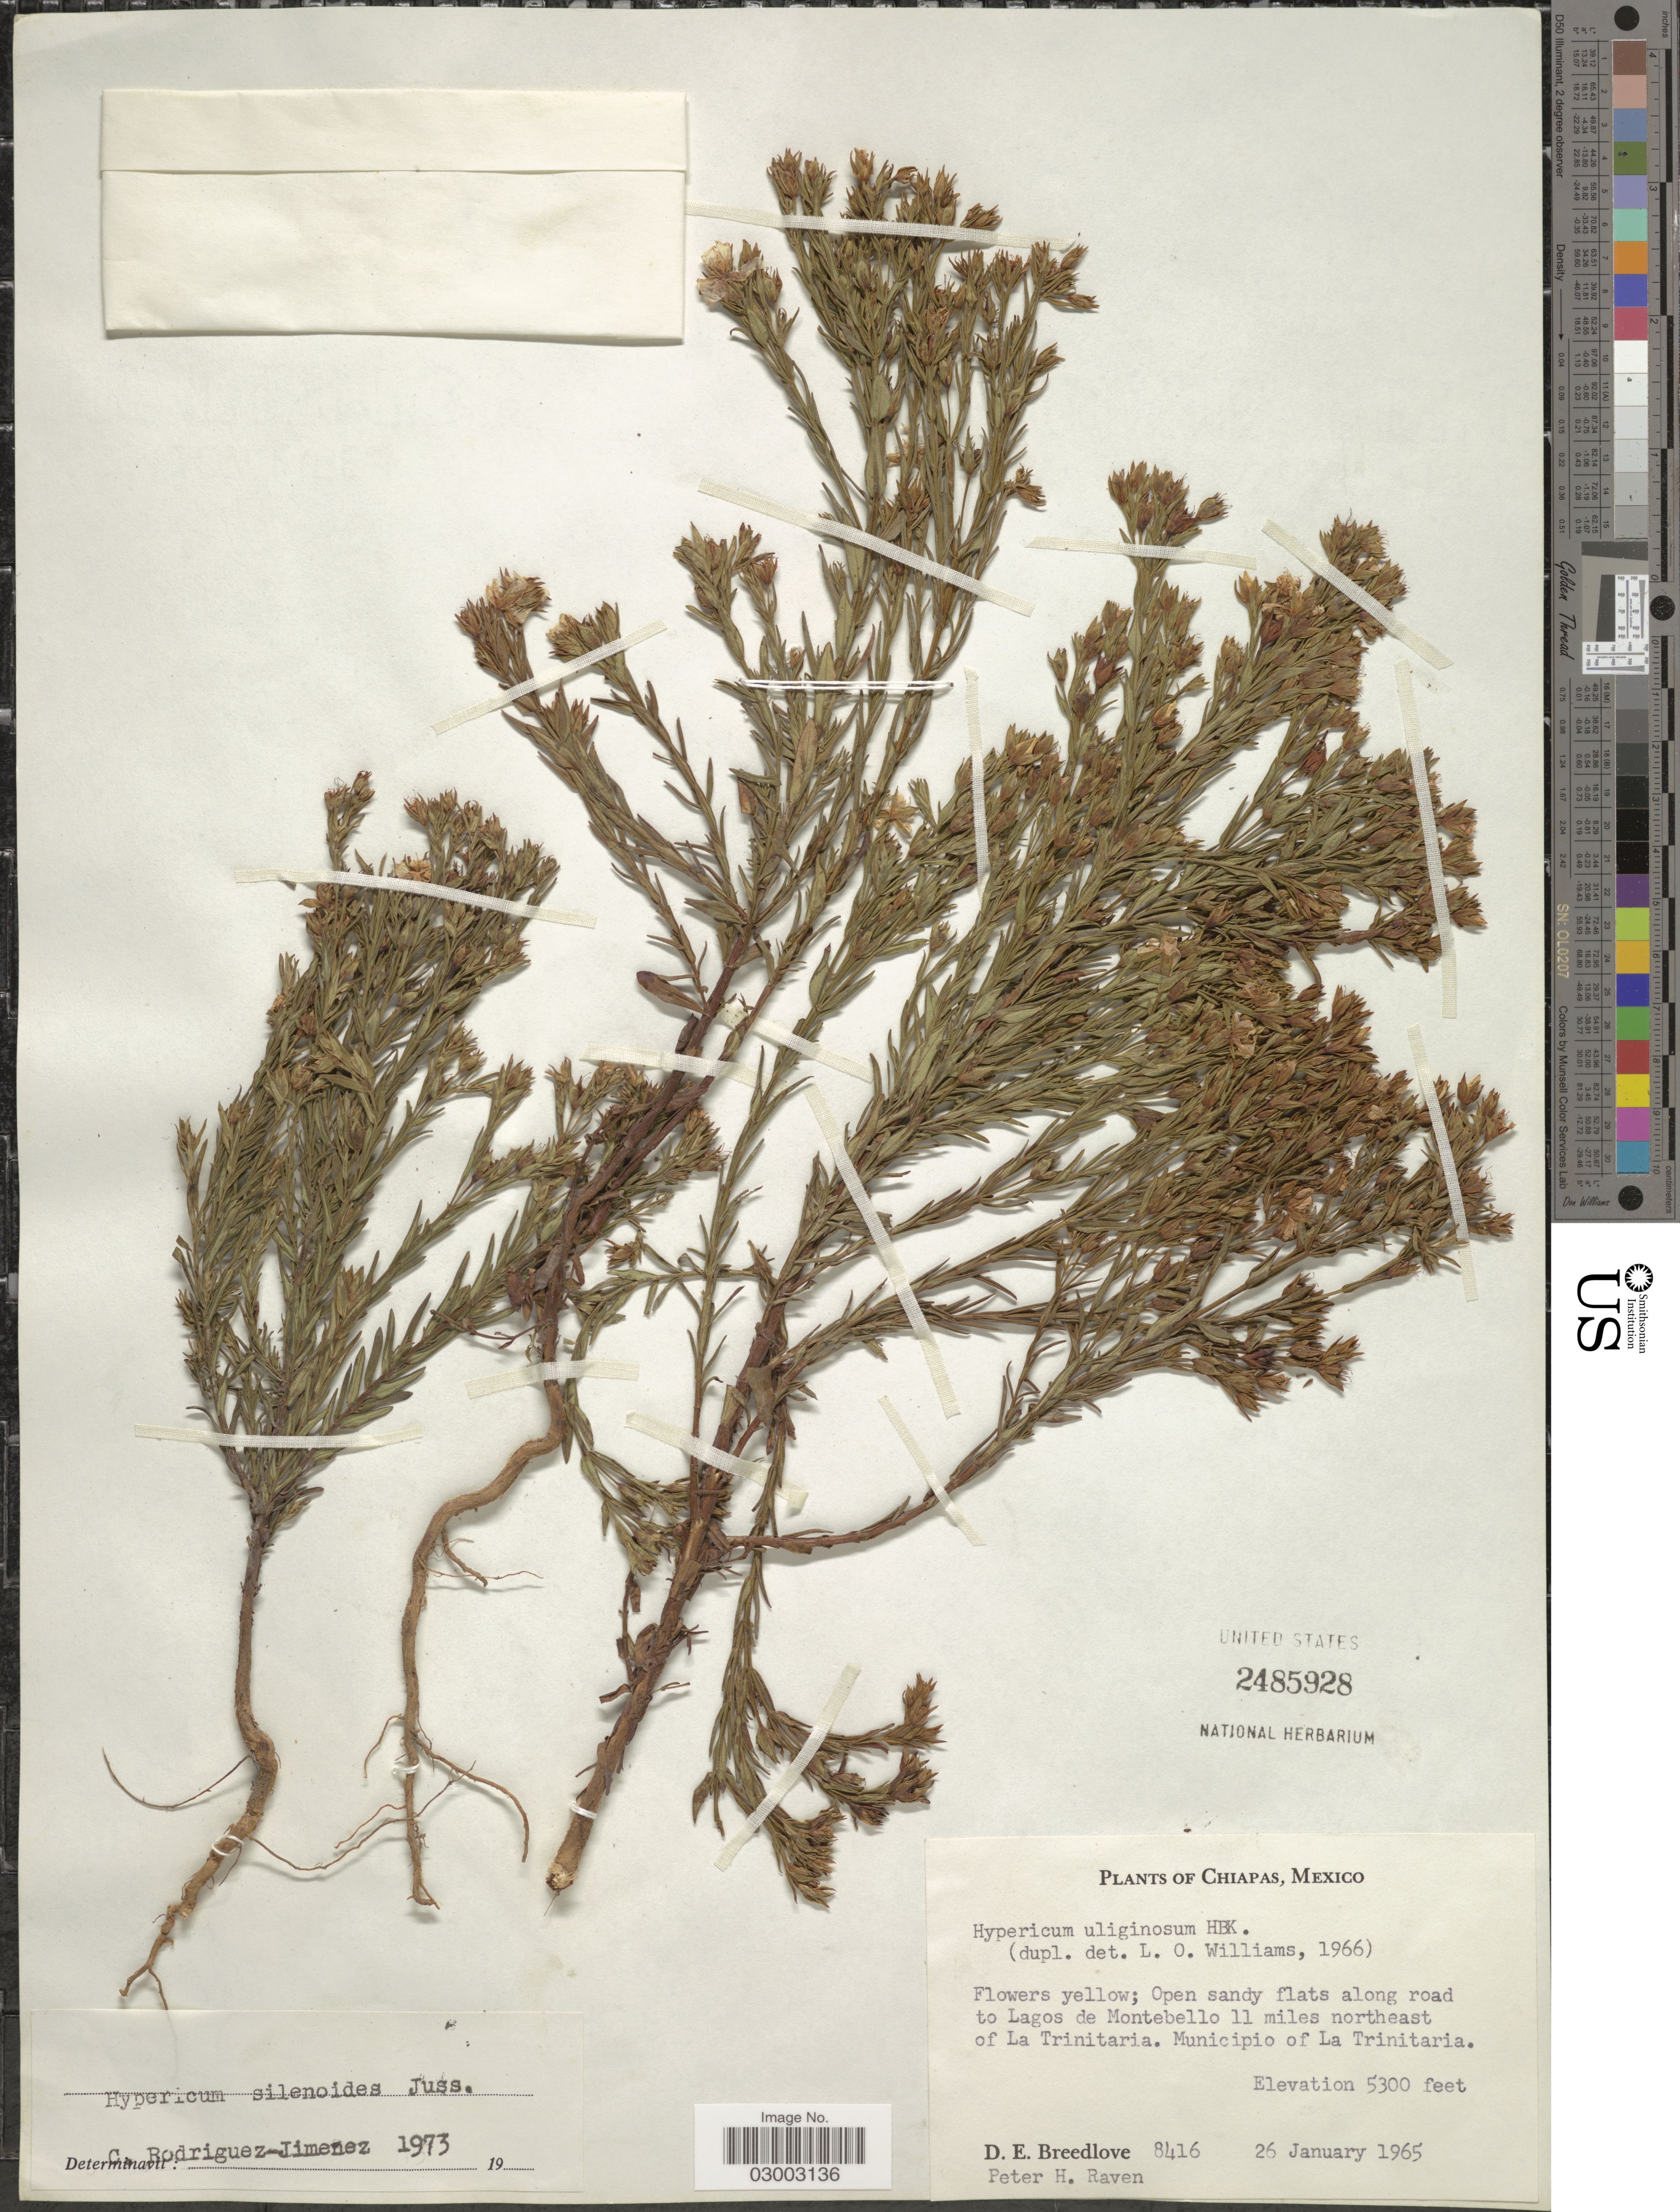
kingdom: Plantae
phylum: Tracheophyta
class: Magnoliopsida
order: Malpighiales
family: Hypericaceae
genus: Hypericum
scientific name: Hypericum gnidioides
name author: Seem.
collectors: D. E. Breedlove & P. Raven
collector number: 8416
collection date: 1965-01-26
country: Mexico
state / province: Chiapas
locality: Open sandy flats along road to Lagos de Montebello 11 miles northeast of La Trinitaria, Municipio of La Trinitaria.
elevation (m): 1615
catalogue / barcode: US 2485928